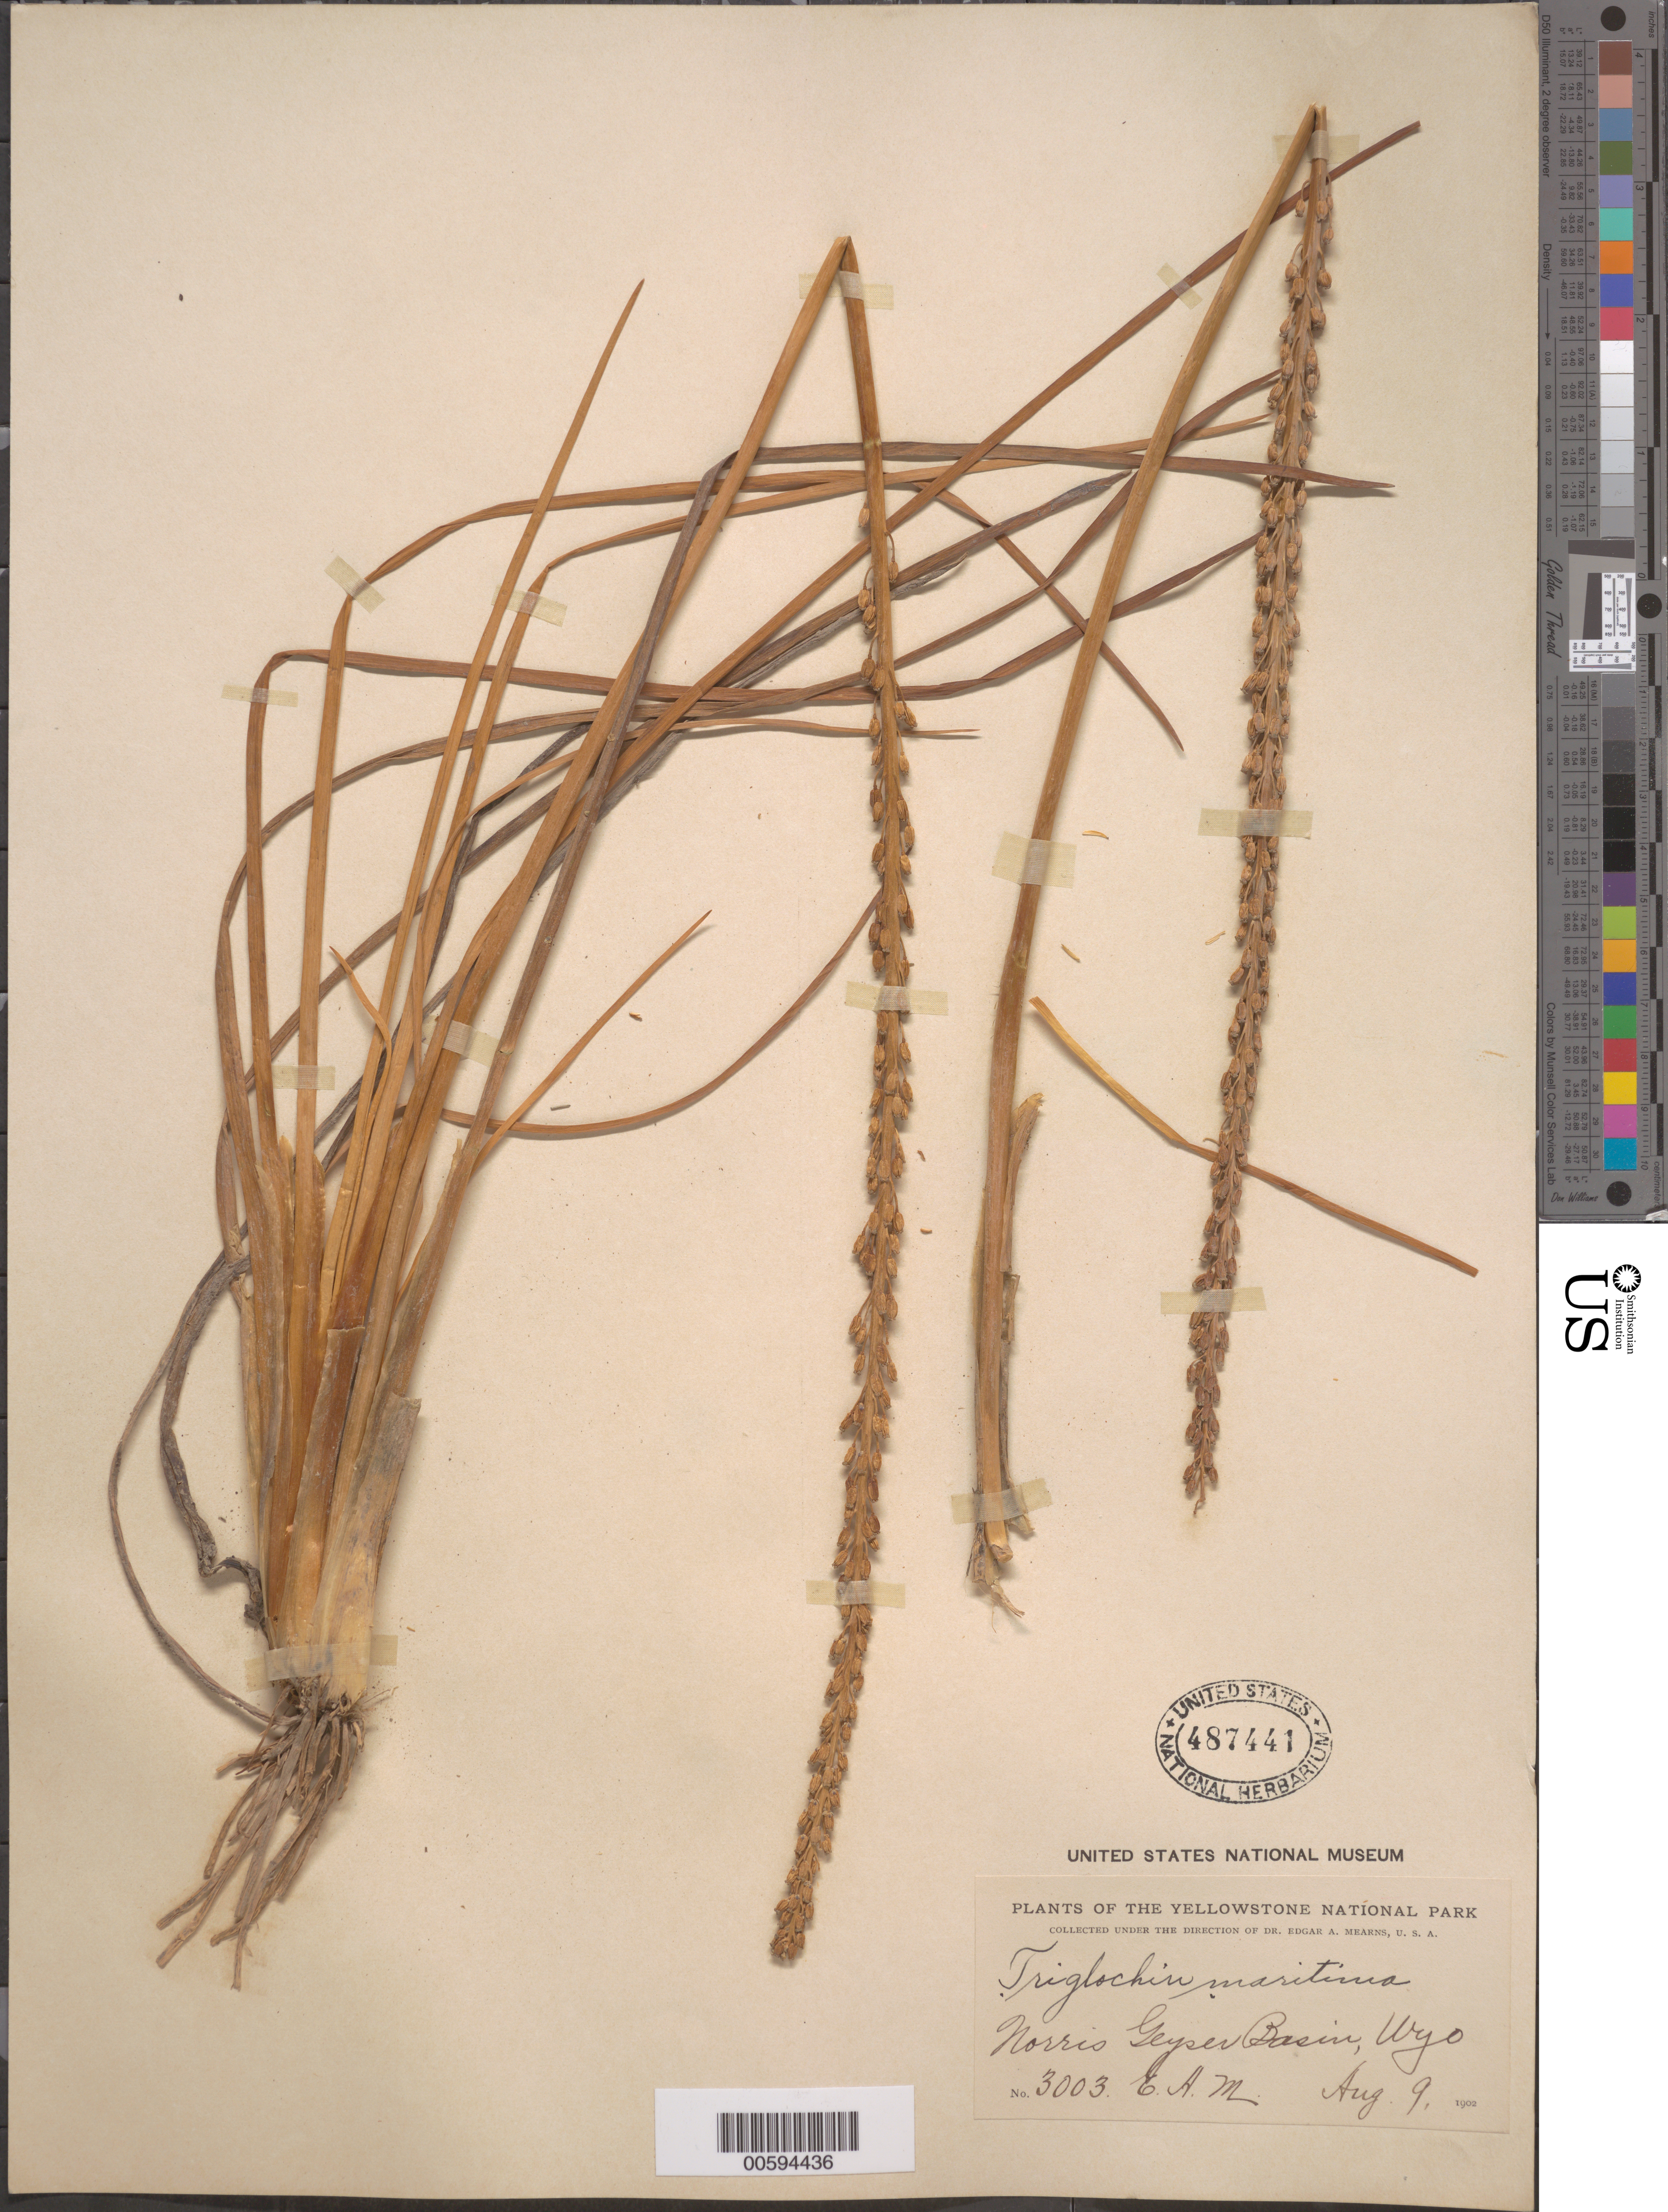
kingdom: Plantae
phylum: Tracheophyta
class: Liliopsida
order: Alismatales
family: Juncaginaceae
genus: Triglochin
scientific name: Triglochin maritima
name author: L.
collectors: E. A. Mearns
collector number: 3003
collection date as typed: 09 Aug 1902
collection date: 1902-08-09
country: United States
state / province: Wyoming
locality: Norris Geyser Basin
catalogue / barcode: US 487441